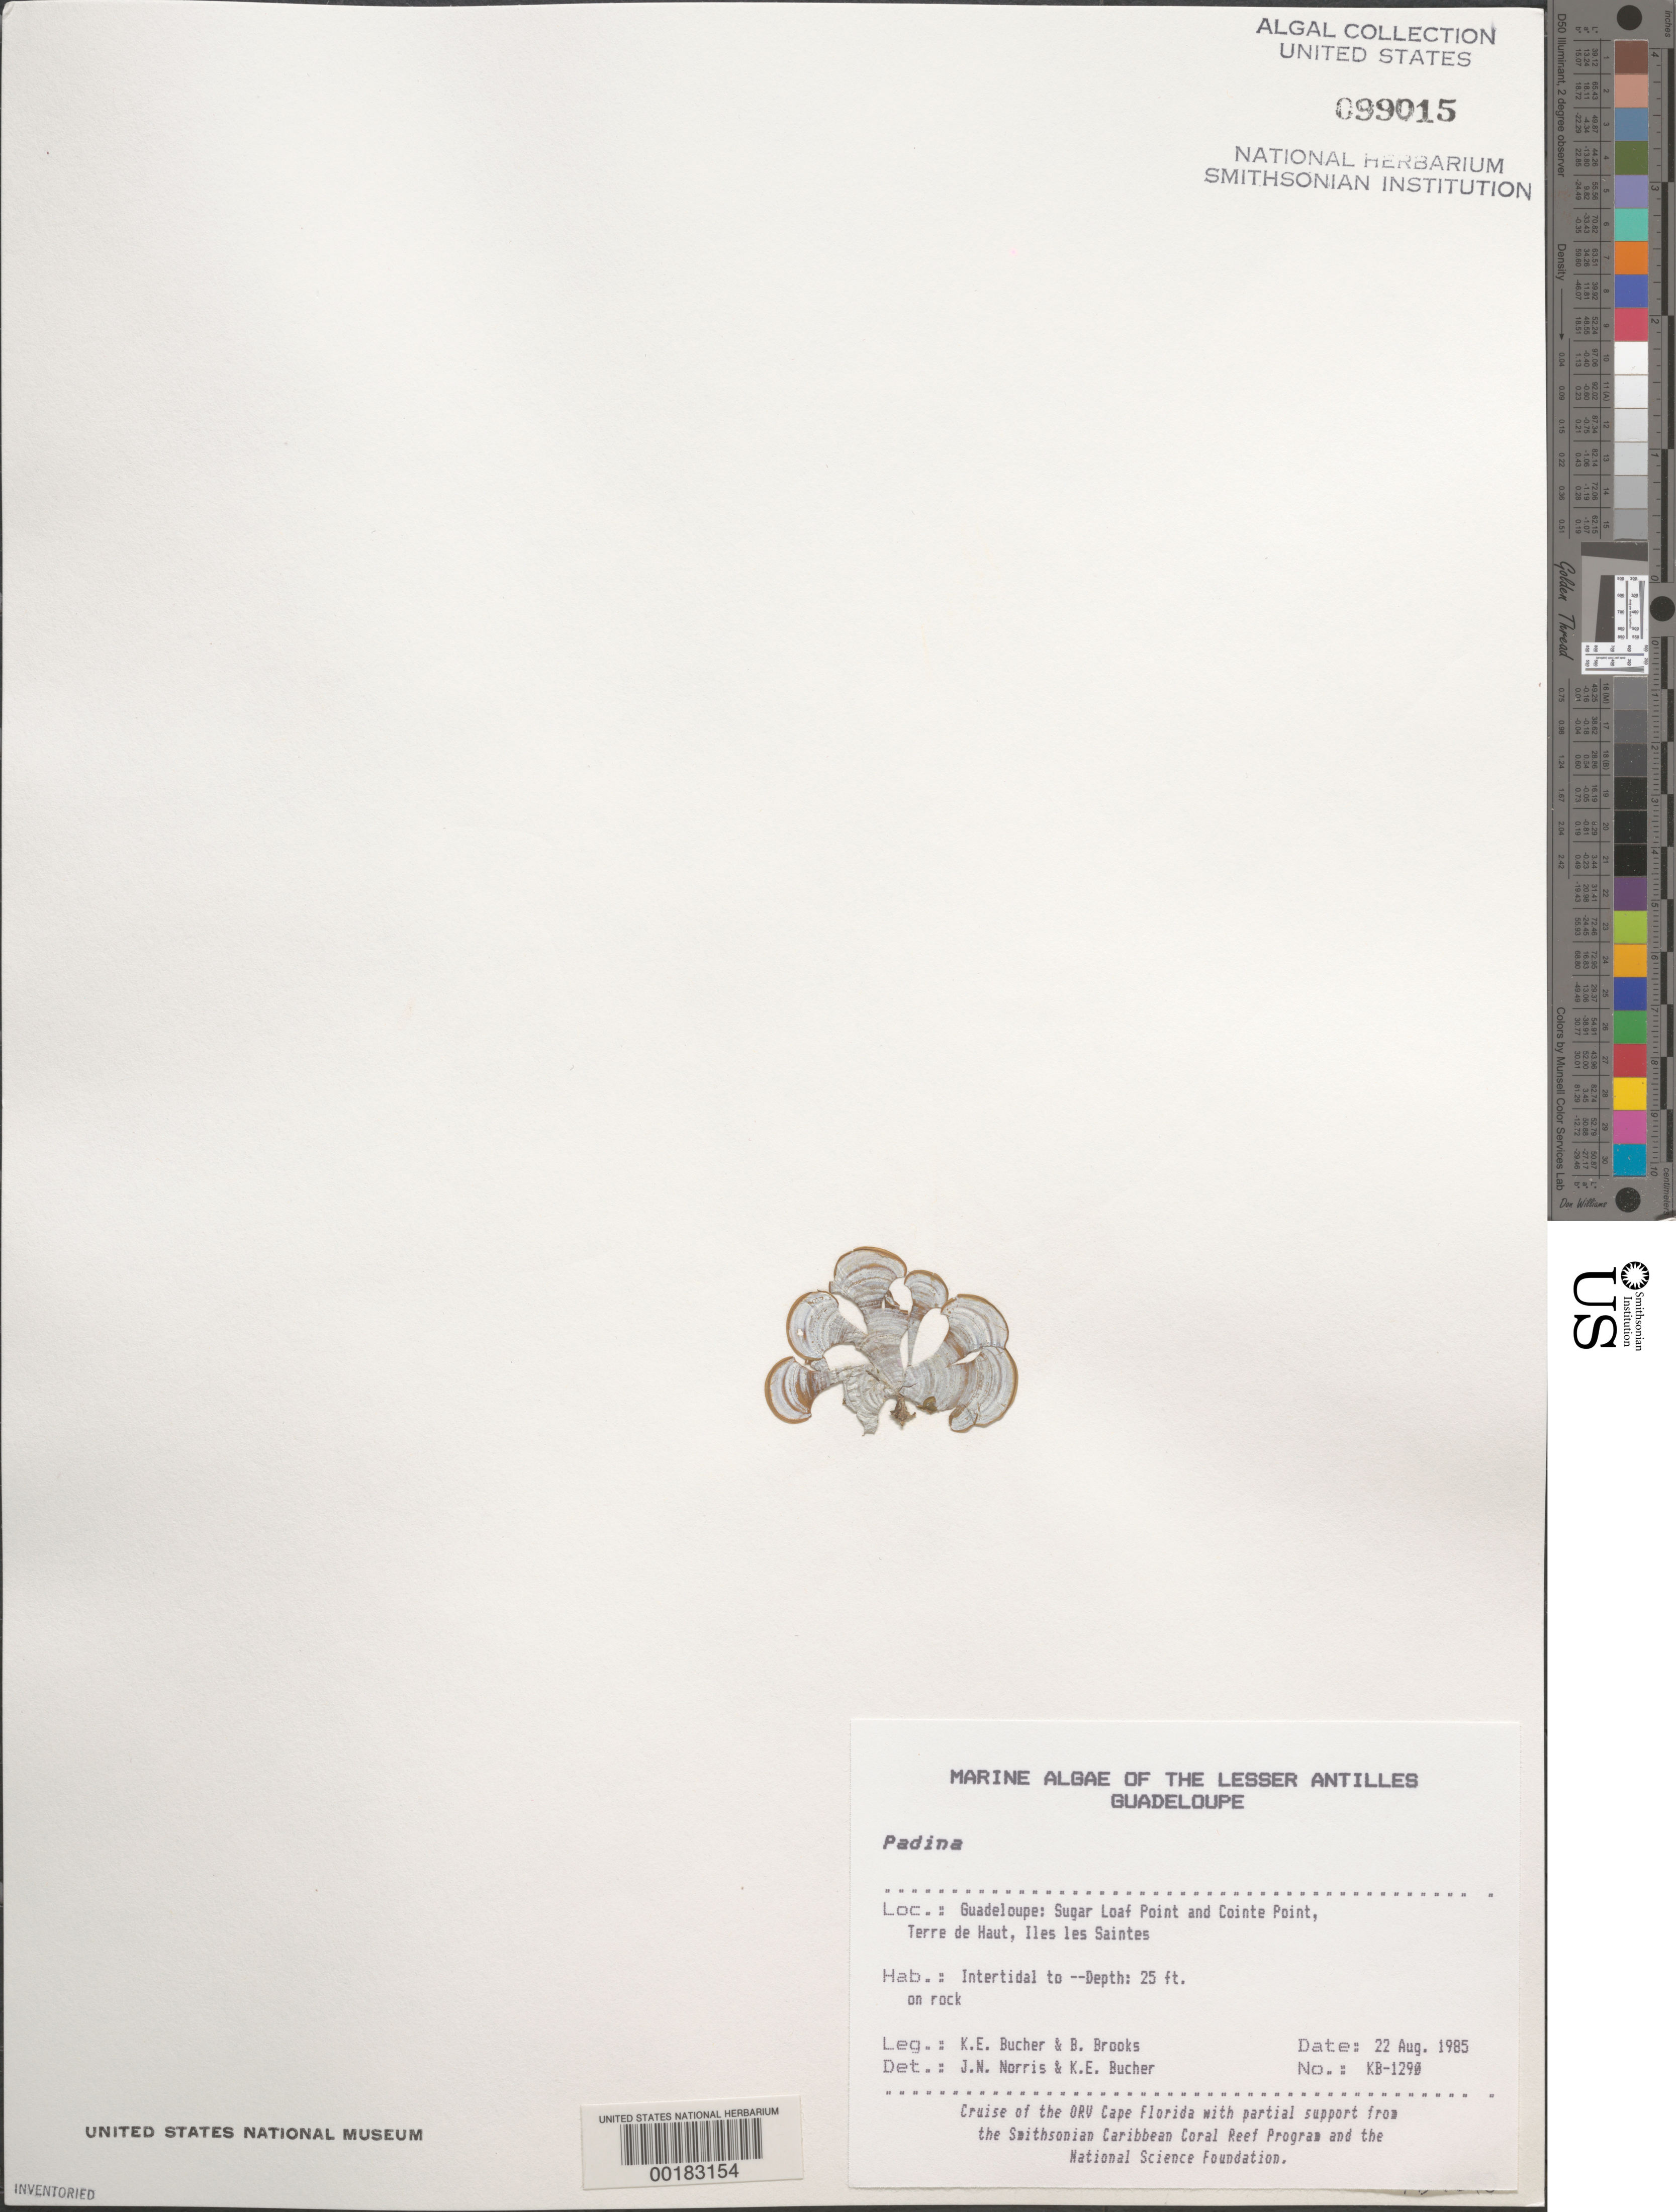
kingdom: Chromista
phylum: Ochrophyta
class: Phaeophyceae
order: Dictyotales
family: Dictyotaceae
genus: Padina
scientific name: Padina sp.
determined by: Norris, J. N.; Bucher, K. E.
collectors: K. E. Bucher & B. Brooks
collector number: Kb-1290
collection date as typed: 22 Aug 1985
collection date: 1985-08-22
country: Guadeloupe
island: Iles des Saintes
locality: Sugarloaf Point and Cointe Point, Terre de Haut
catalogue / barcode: US 99015